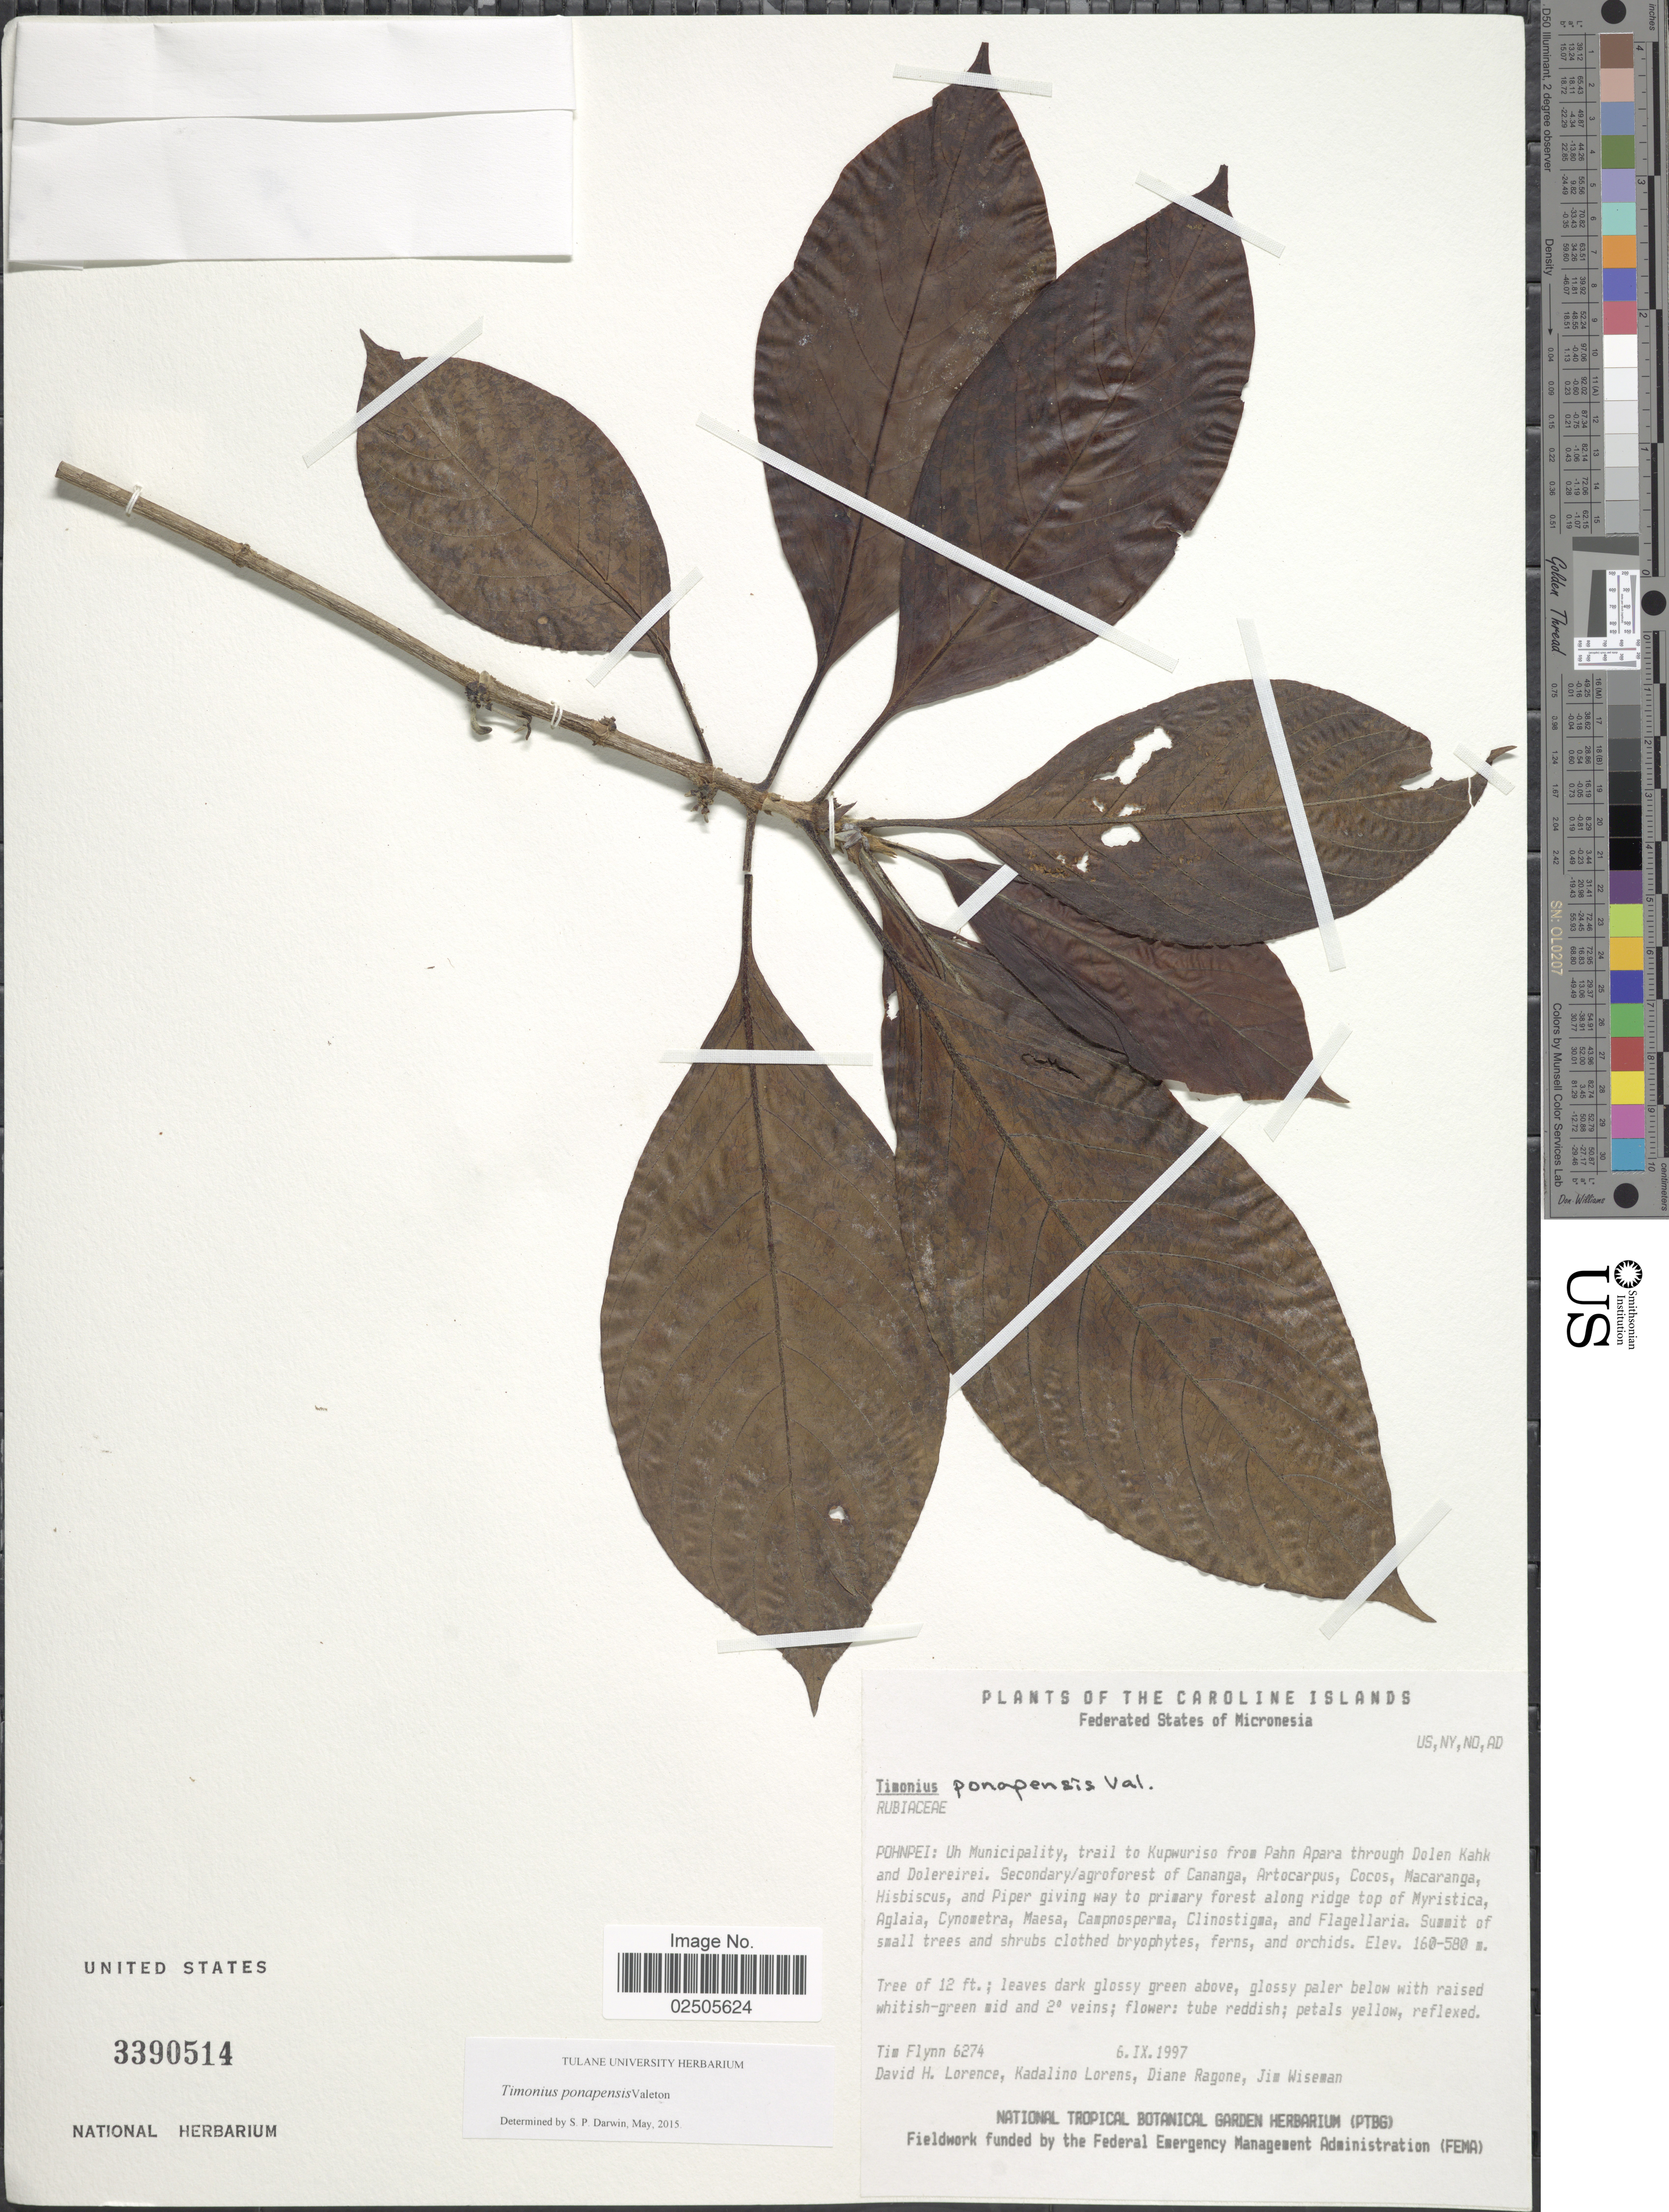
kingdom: Plantae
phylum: Tracheophyta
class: Magnoliopsida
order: Gentianales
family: Rubiaceae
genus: Timonius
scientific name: Timonius ponapensis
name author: Valeton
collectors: T. Flynn, D. Lorence, K. Lorens, D. Ragone & J. Wiseman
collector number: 6274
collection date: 1997-09-06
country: Micronesia, Federated States of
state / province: Pohnpei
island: Pohnpei [Ponape]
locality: The Caroline Islands, Uh Municipality, trail to Kupwuriso from Pahn Apara through Dolen Kahk and Dolereirei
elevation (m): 160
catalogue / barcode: US 3390514